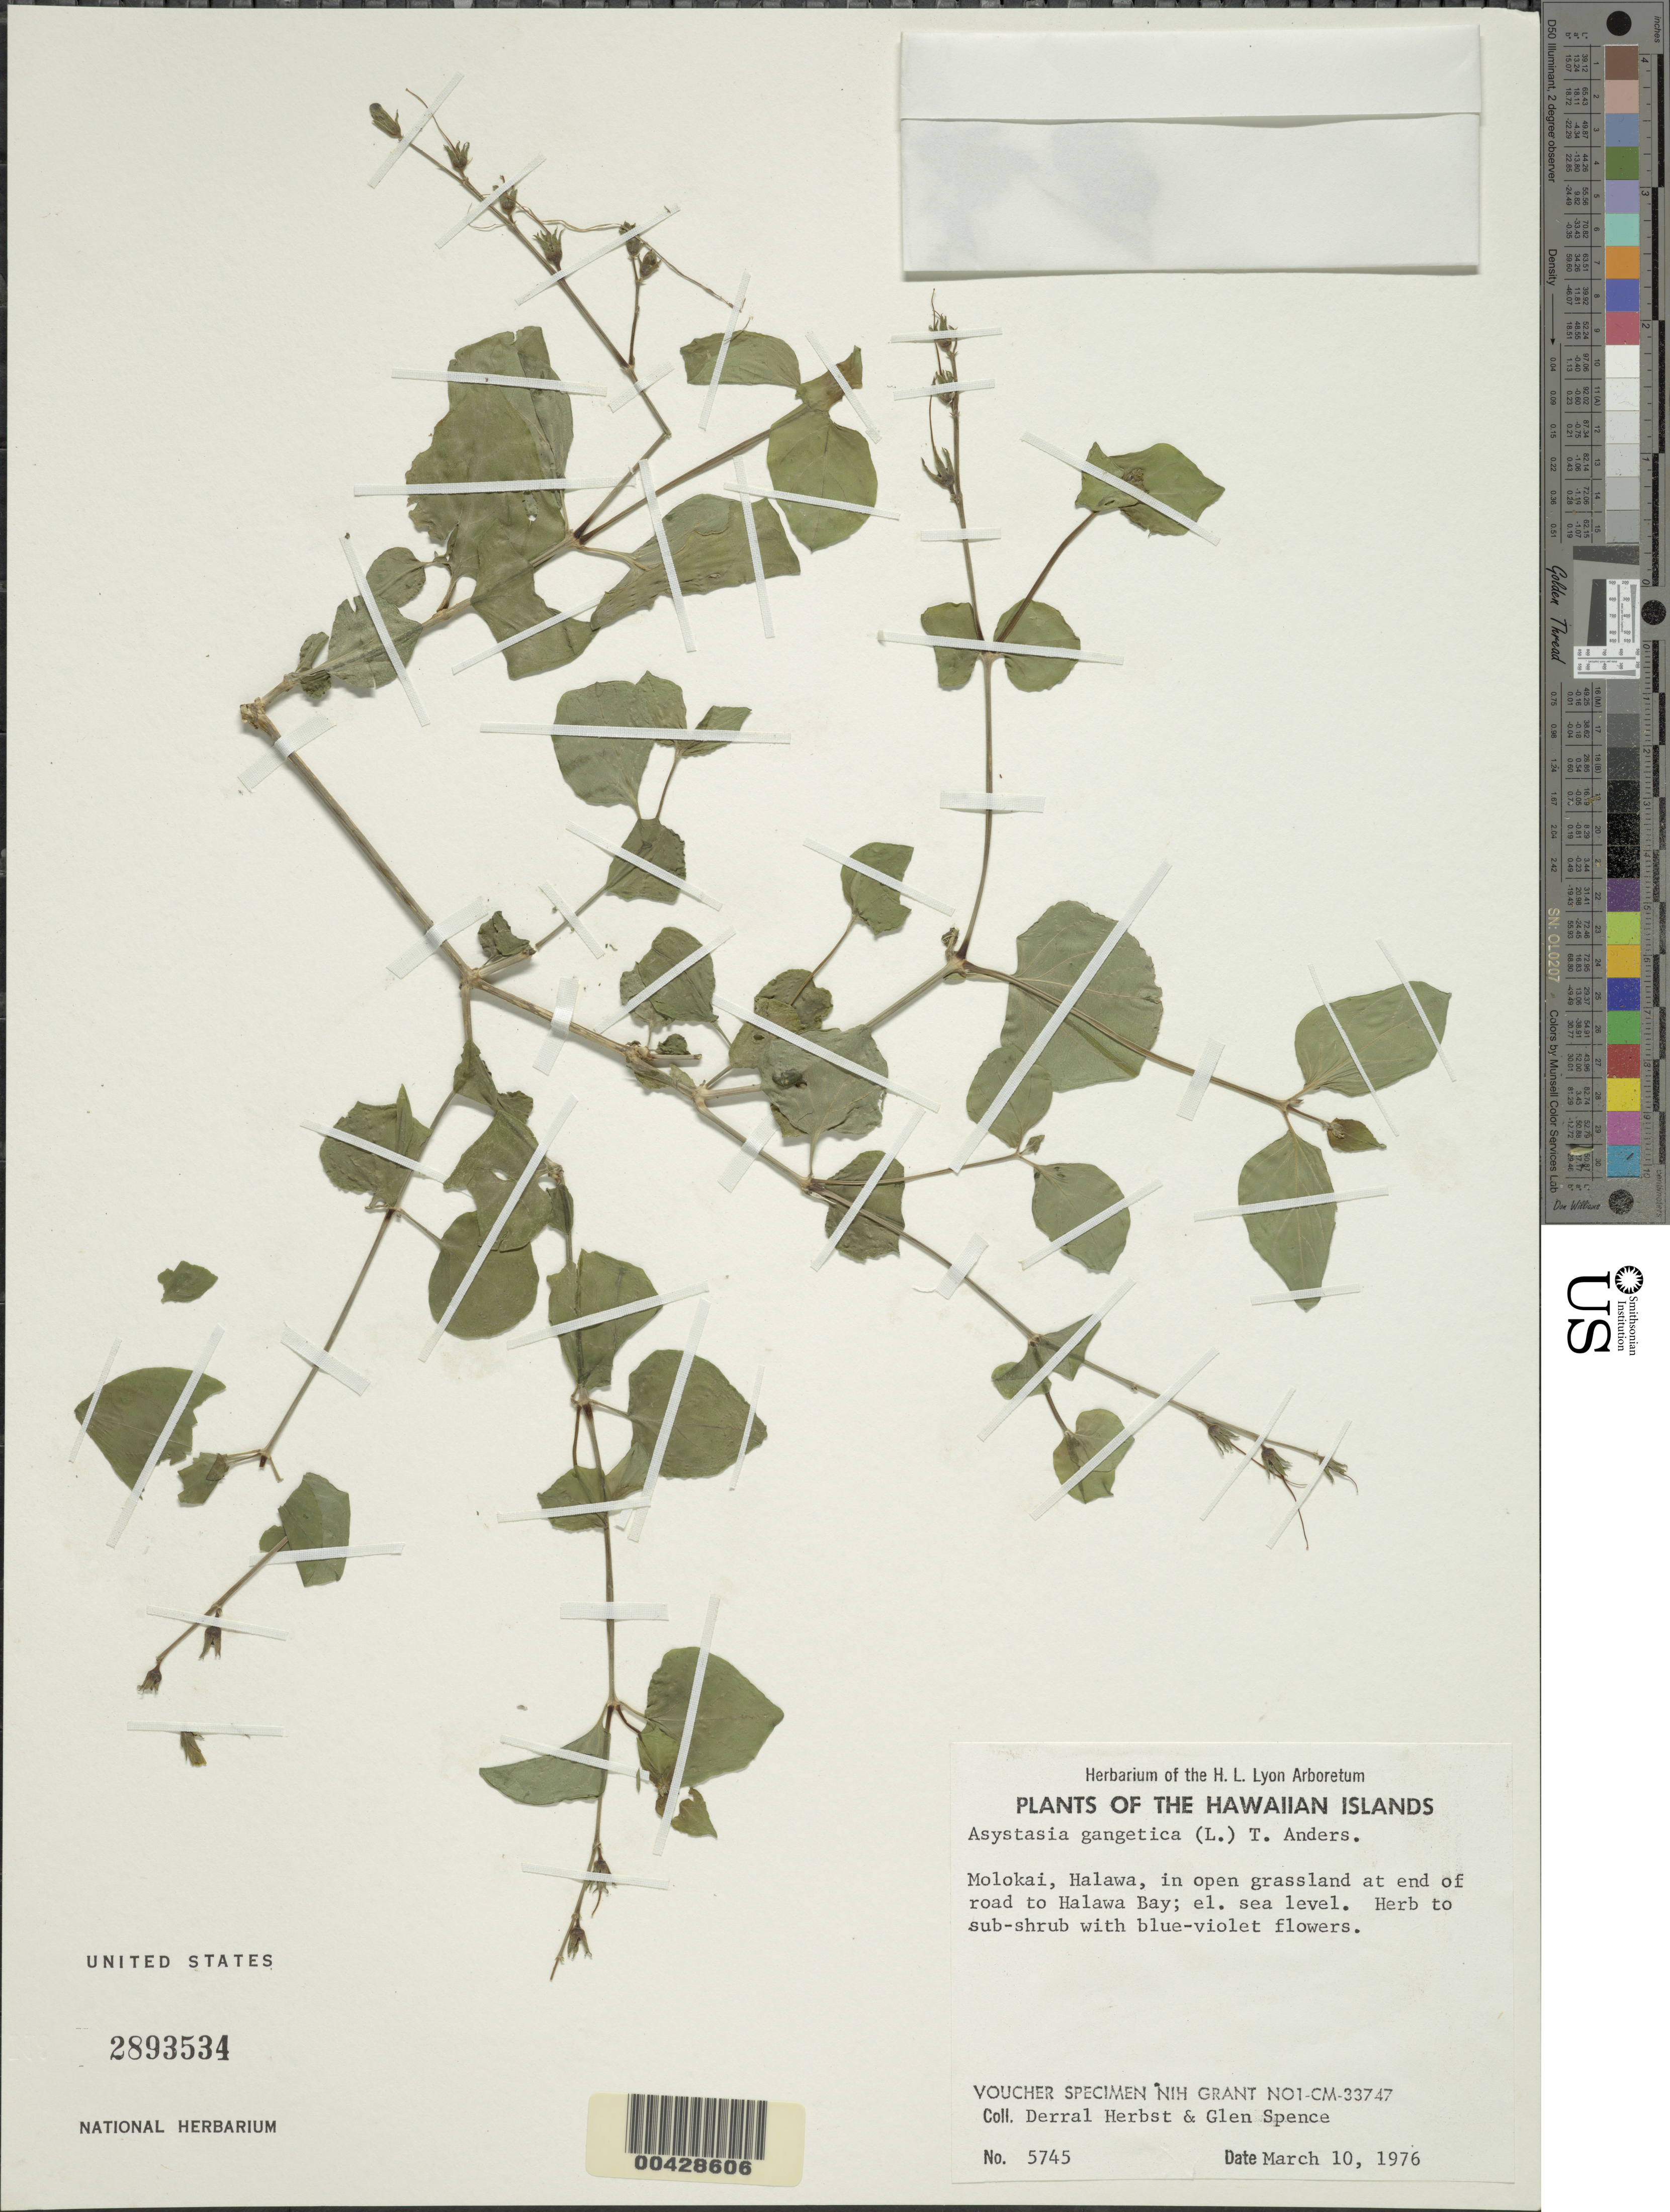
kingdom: Plantae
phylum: Tracheophyta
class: Magnoliopsida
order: Lamiales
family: Acanthaceae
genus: Asystasia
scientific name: Asystasia gangetica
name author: (L.) T. Anderson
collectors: D. R. Herbst & G. Spence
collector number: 5745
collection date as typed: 10 Mar 1976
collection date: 1976-03-10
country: United States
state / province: Hawaii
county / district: Maui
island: Moloka'i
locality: Halawa, at end of road to Halawa Bay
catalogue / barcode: US 2893534